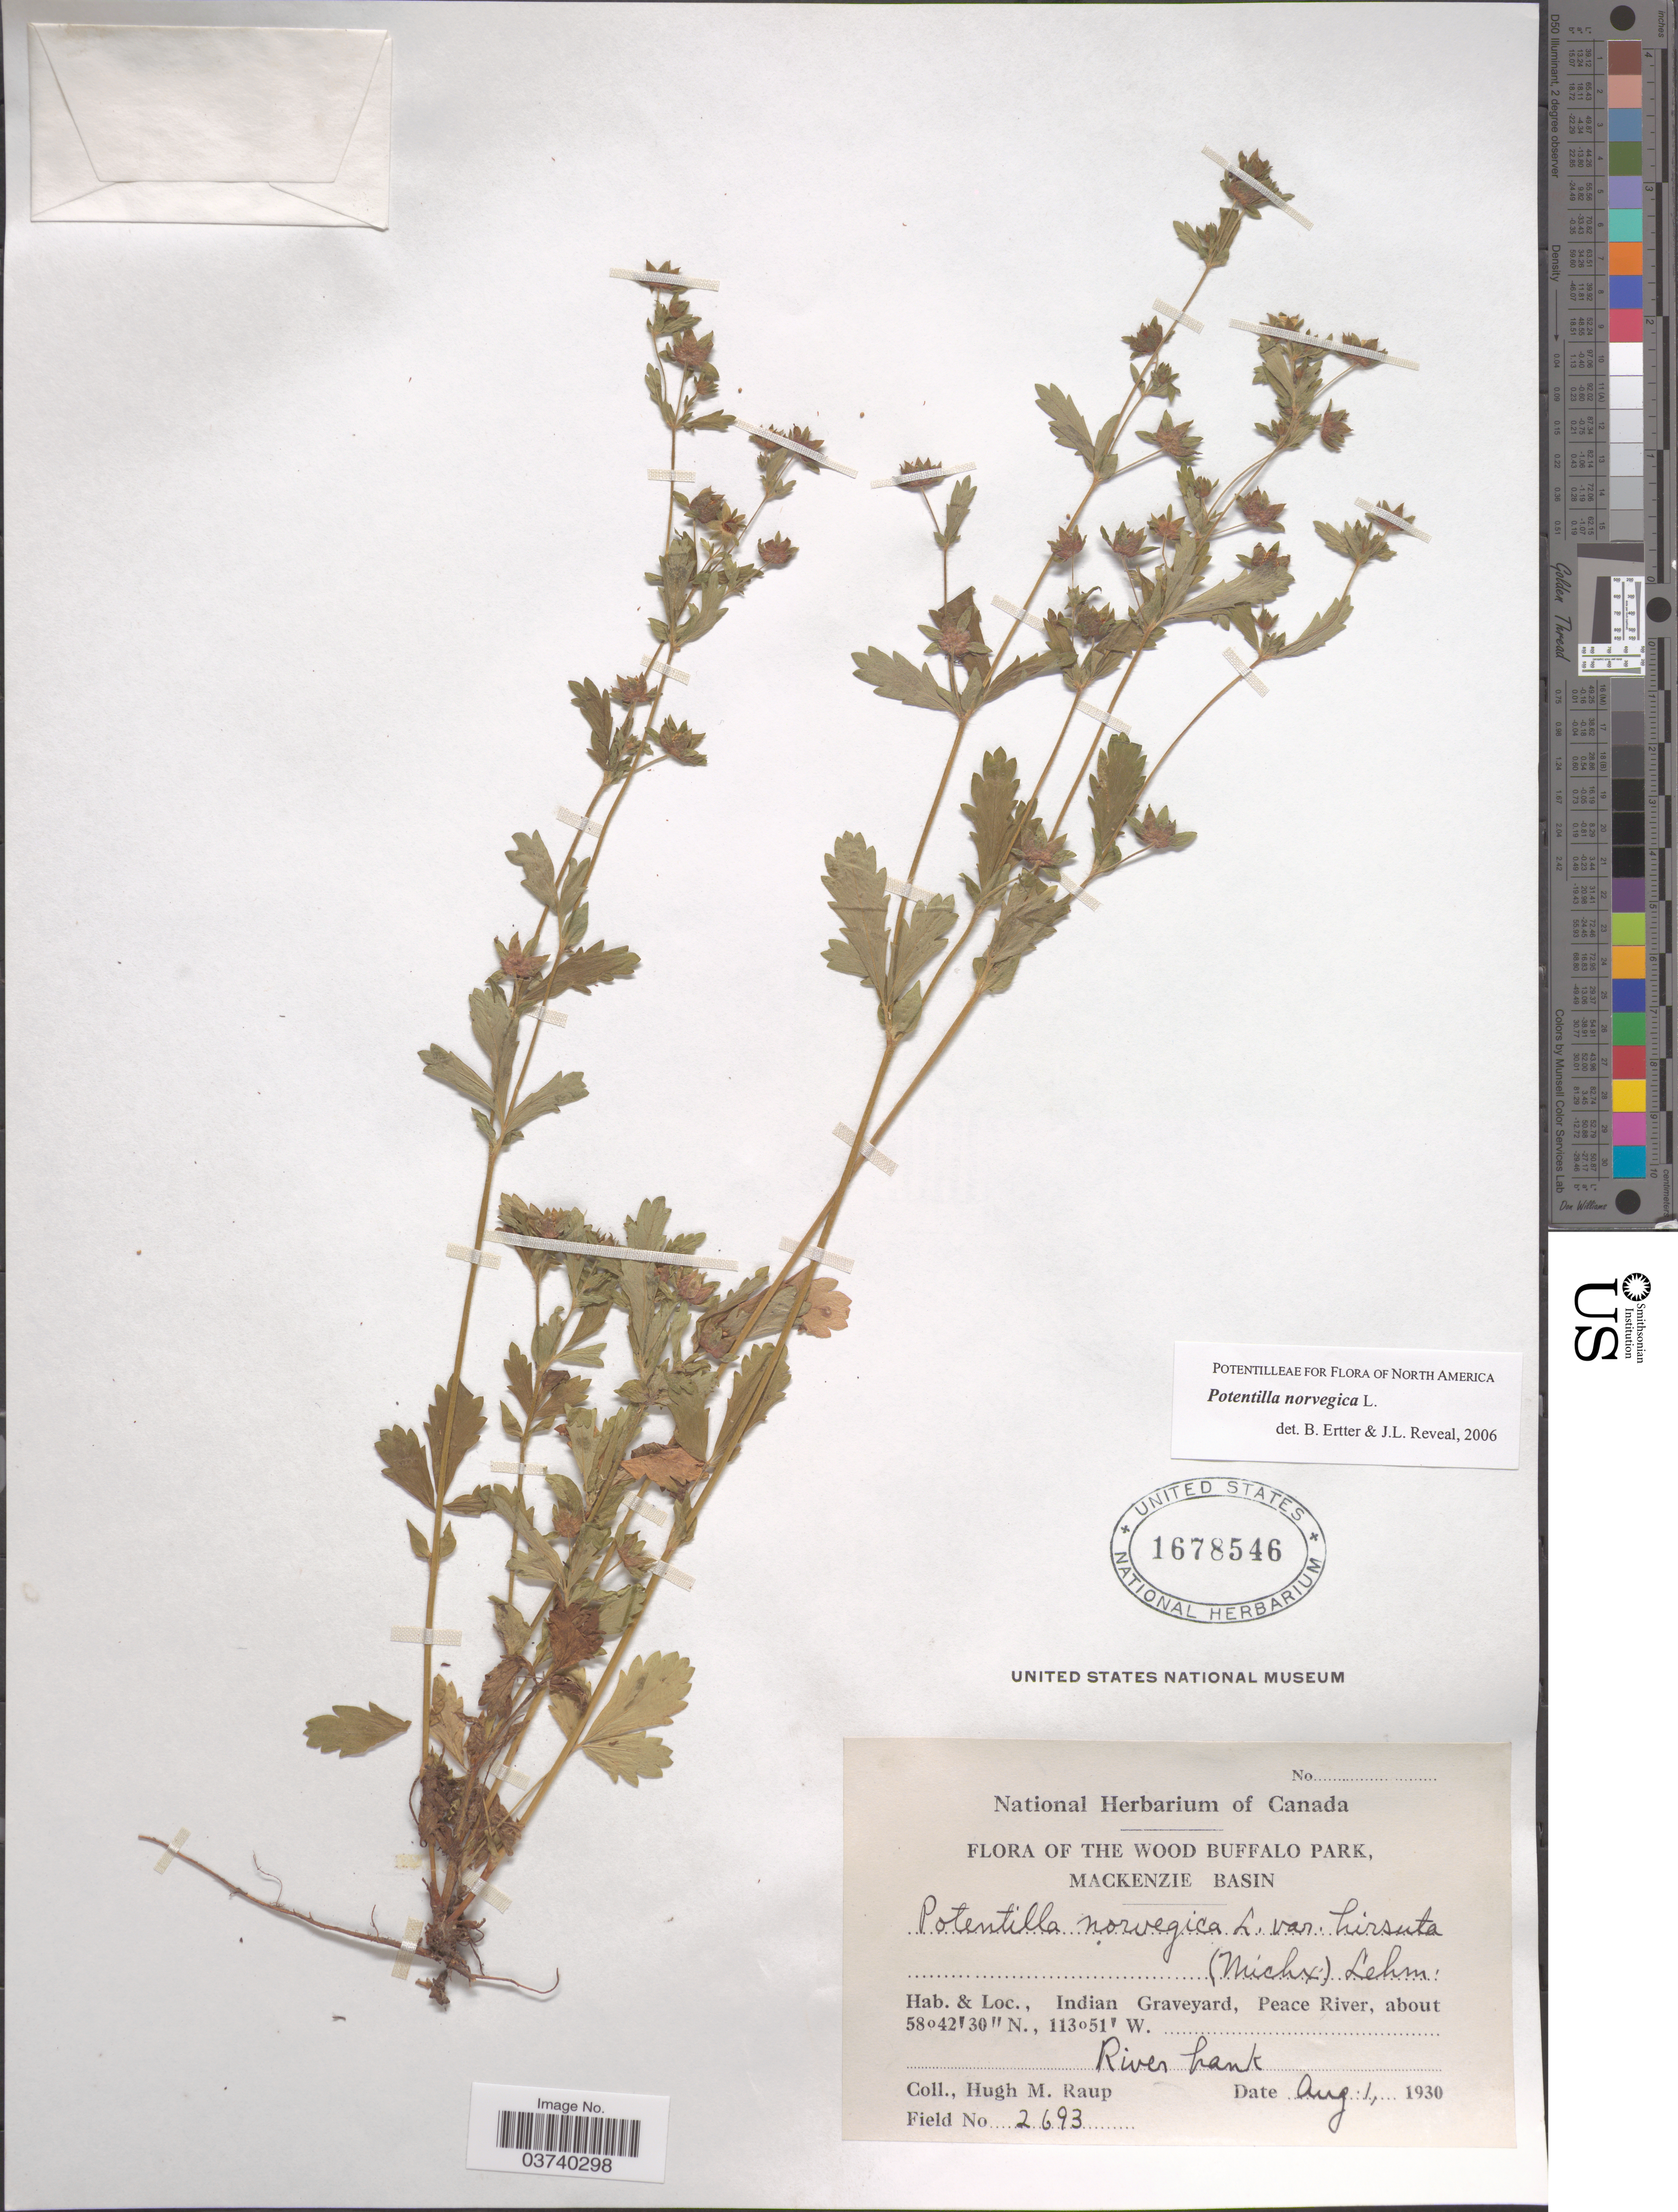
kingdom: Plantae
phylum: Tracheophyta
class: Magnoliopsida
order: Rosales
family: Rosaceae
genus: Potentilla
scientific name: Potentilla norvegica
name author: L.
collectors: H. Raup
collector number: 2693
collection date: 1930-08-01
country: Canada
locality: The Wood Buffalo Park, Mackenzie Basin. Indian Graveyard, Peace River. River bank.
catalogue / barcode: US 1678546